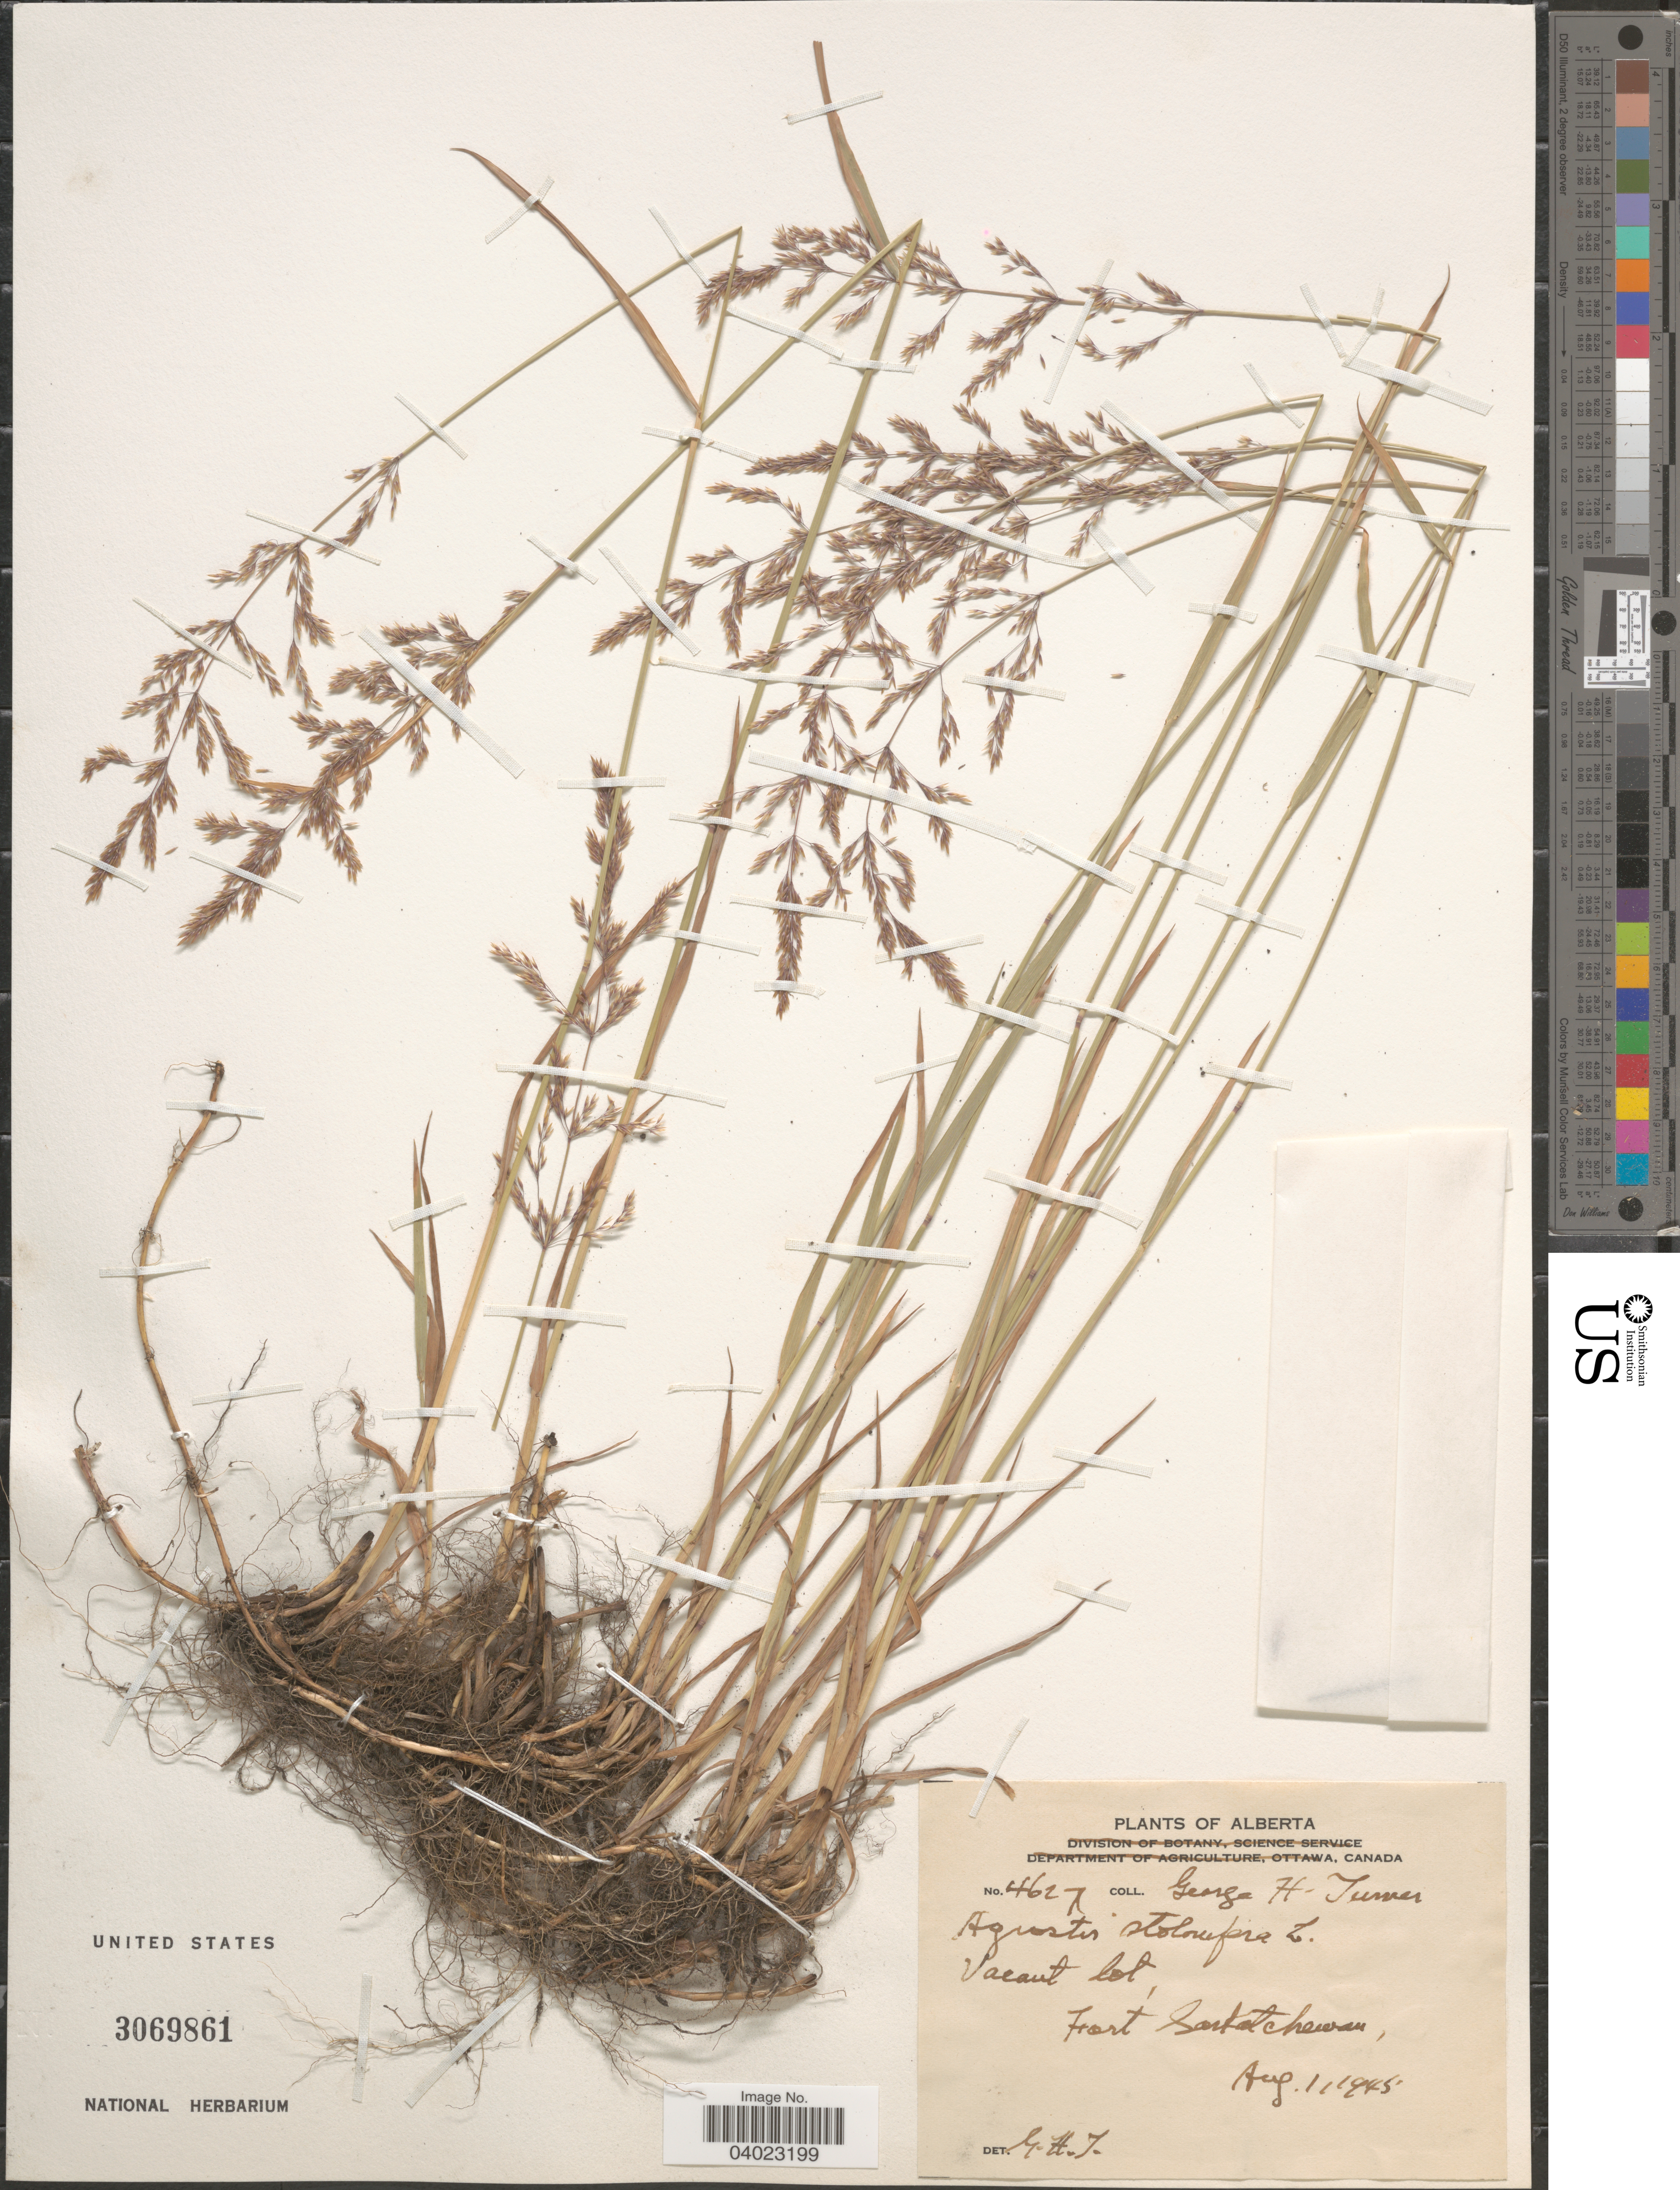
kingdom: Plantae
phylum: Tracheophyta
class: Liliopsida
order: Poales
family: Poaceae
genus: Agrostis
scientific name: Agrostis stolonifera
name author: L.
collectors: G. H. Turner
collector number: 4627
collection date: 1945-08-01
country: Canada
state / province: Alberta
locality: Vacant lot, Fort Saskatchewan.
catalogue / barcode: US 3069861